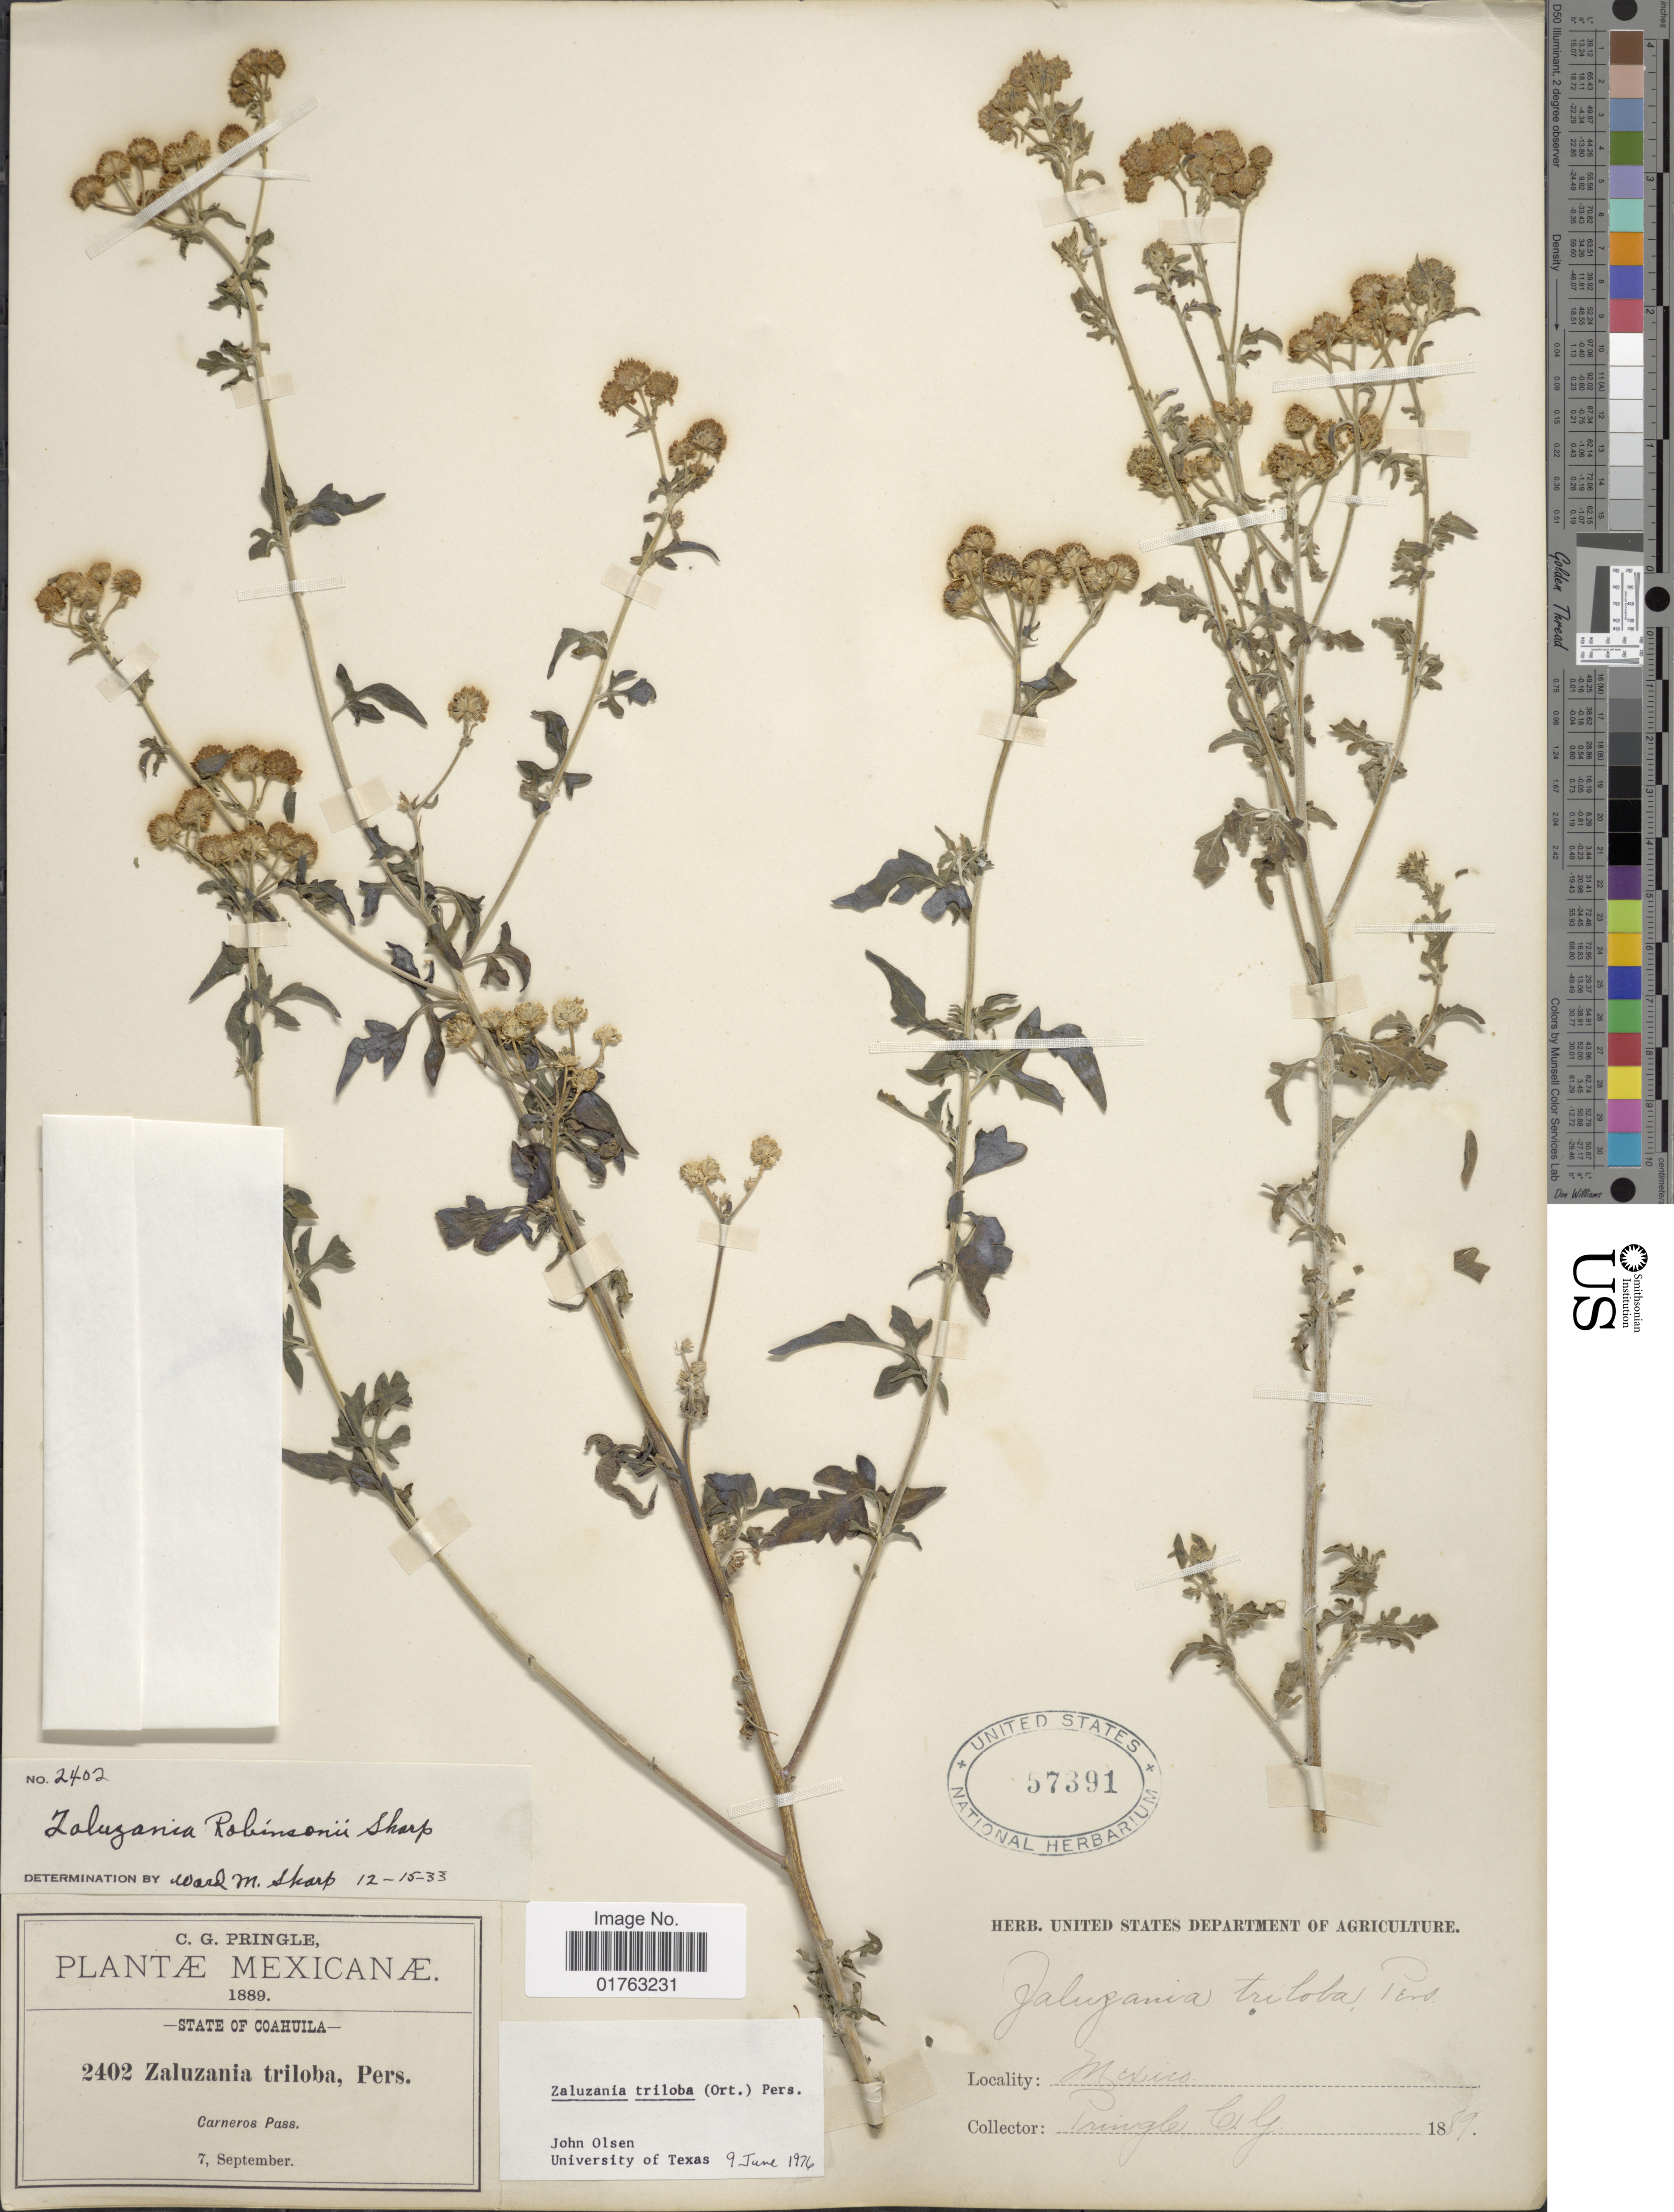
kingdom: Plantae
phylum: Tracheophyta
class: Magnoliopsida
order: Asterales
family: Asteraceae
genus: Zaluzania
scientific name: Zaluzania triloba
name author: (Ortega) Pers.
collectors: C. G. Pringle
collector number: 2402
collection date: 1889-09-07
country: Mexico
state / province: Coahuila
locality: Carneros Pass.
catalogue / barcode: US 57391